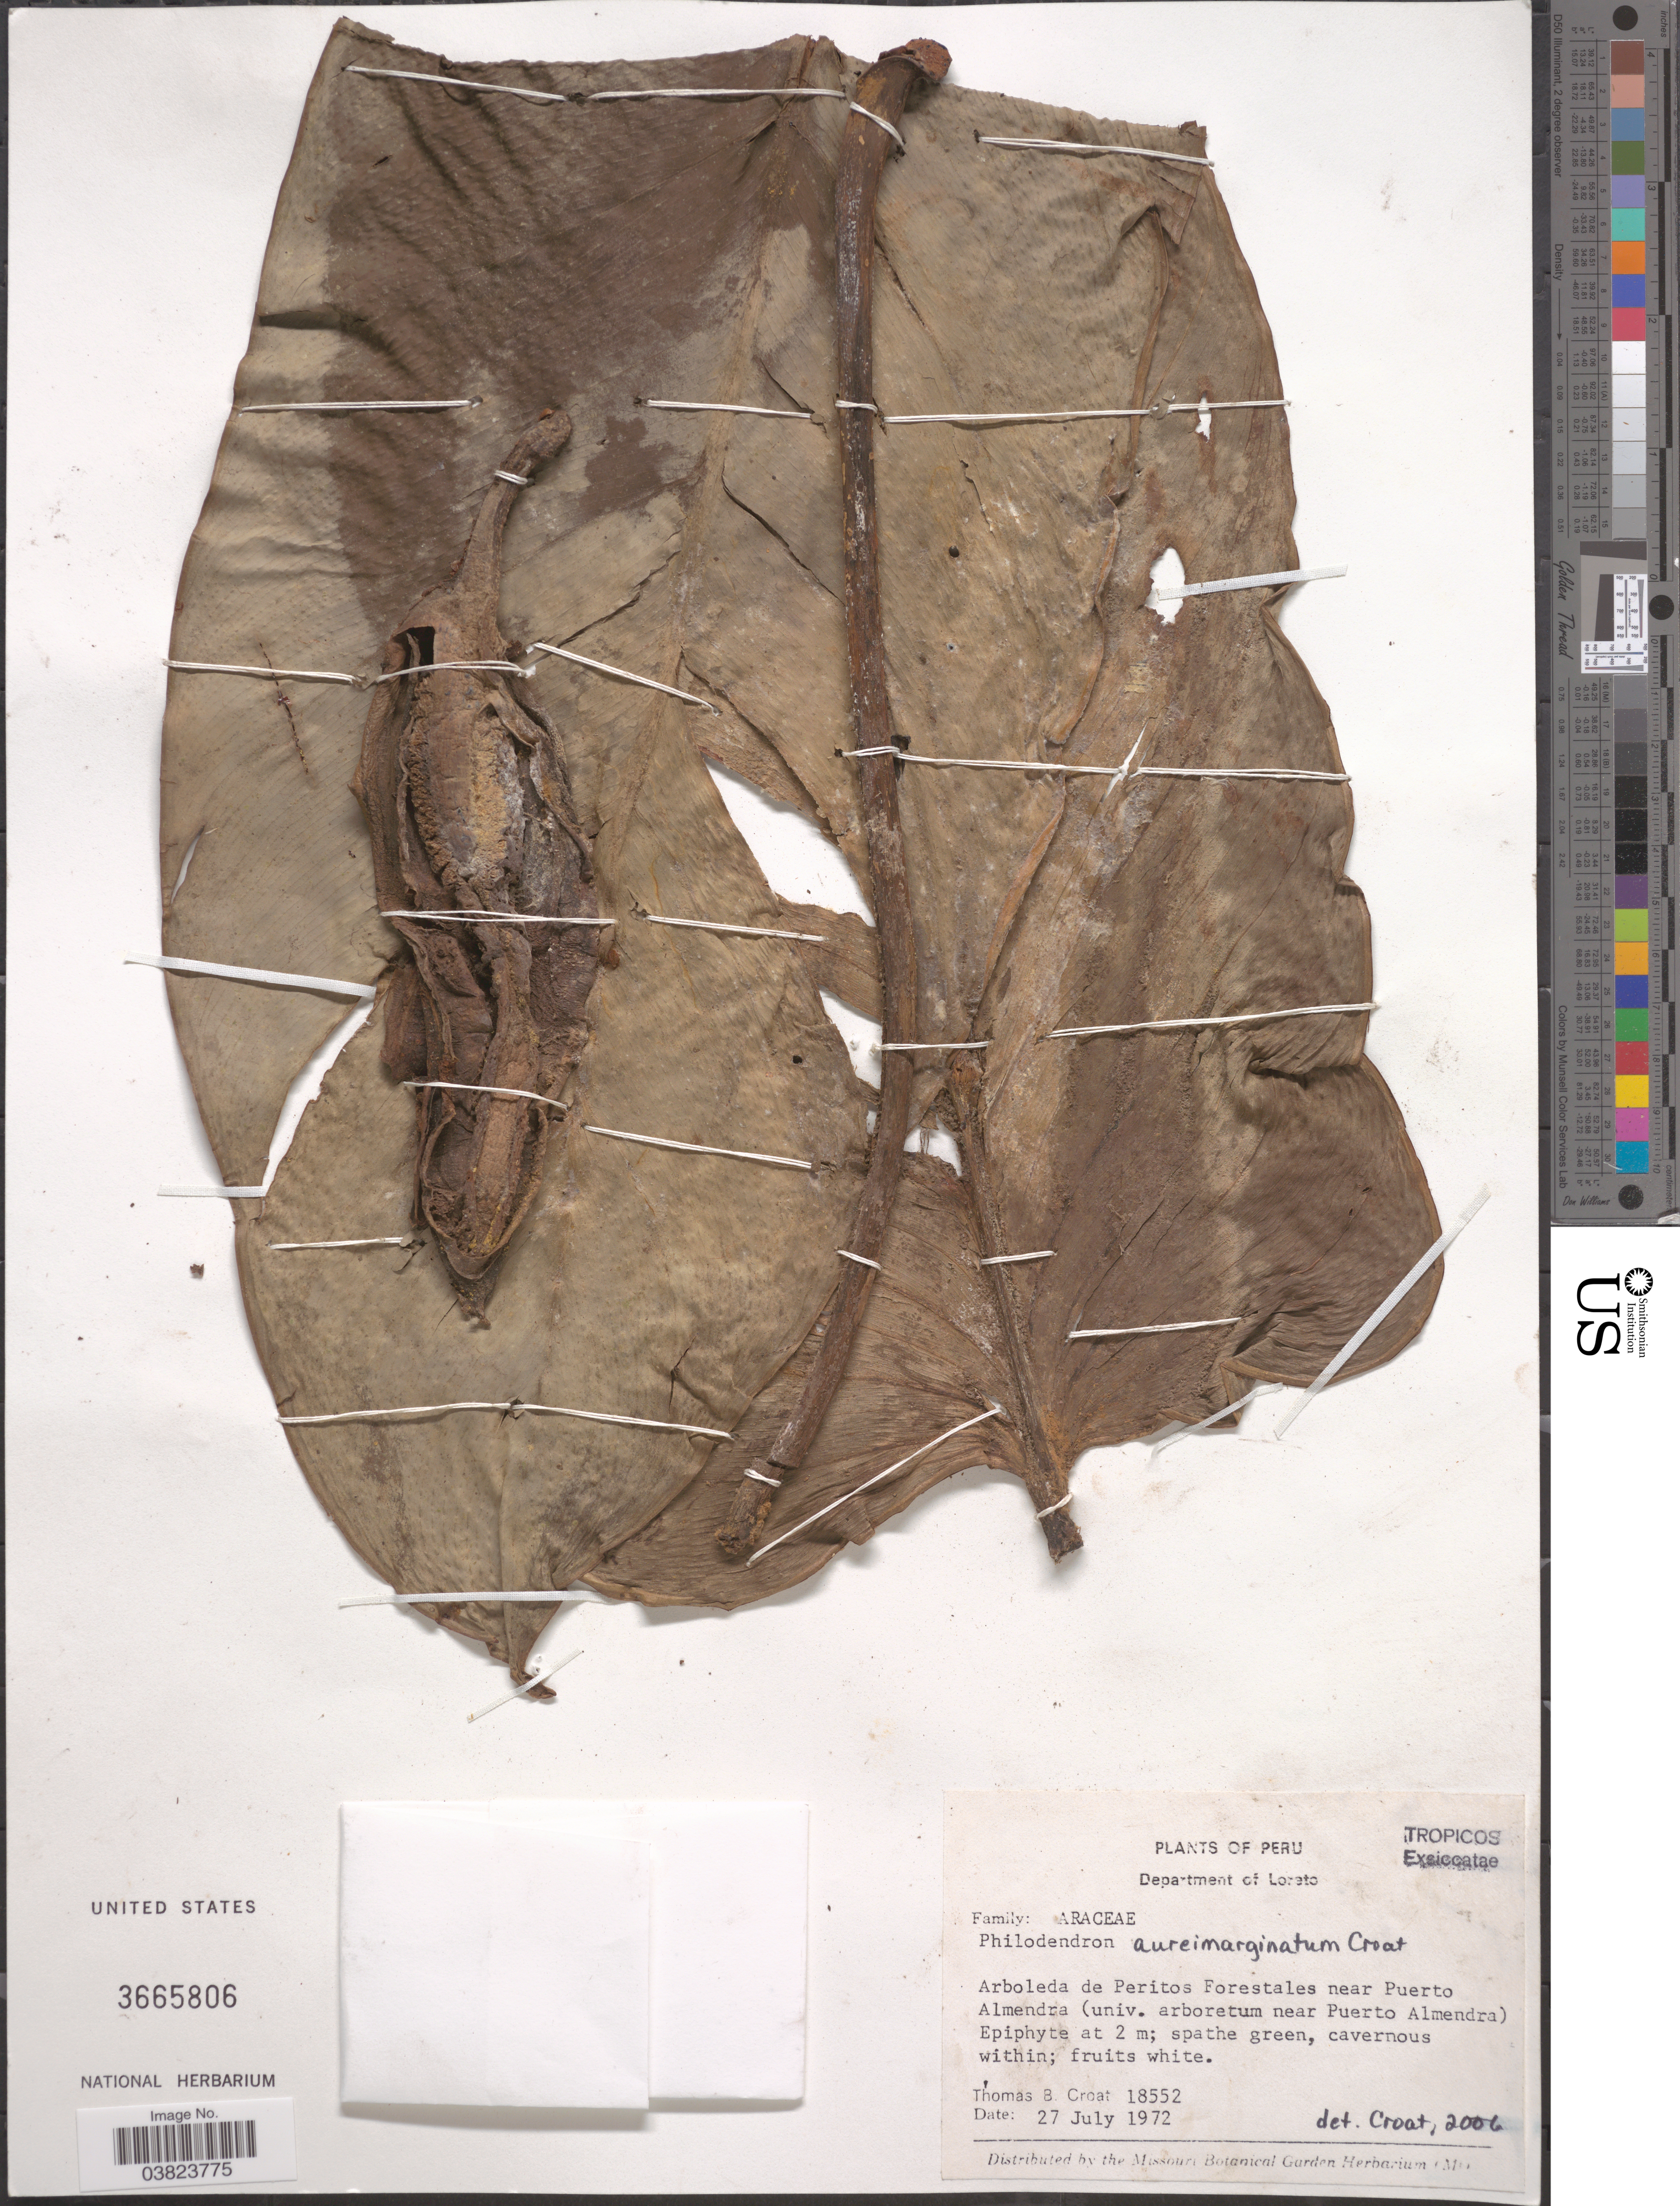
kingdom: Plantae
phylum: Tracheophyta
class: Liliopsida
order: Alismatales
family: Araceae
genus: Philodendron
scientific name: Philodendron aureimarginatum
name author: Croat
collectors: T. B. Croat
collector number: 18552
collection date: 1972-07-27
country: Peru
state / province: Loreto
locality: Department of Loreto. Arboleda de Peritos Forestales near Puerto Almendra (univ. arboretum near Puerto Almendra).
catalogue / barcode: US 3665806